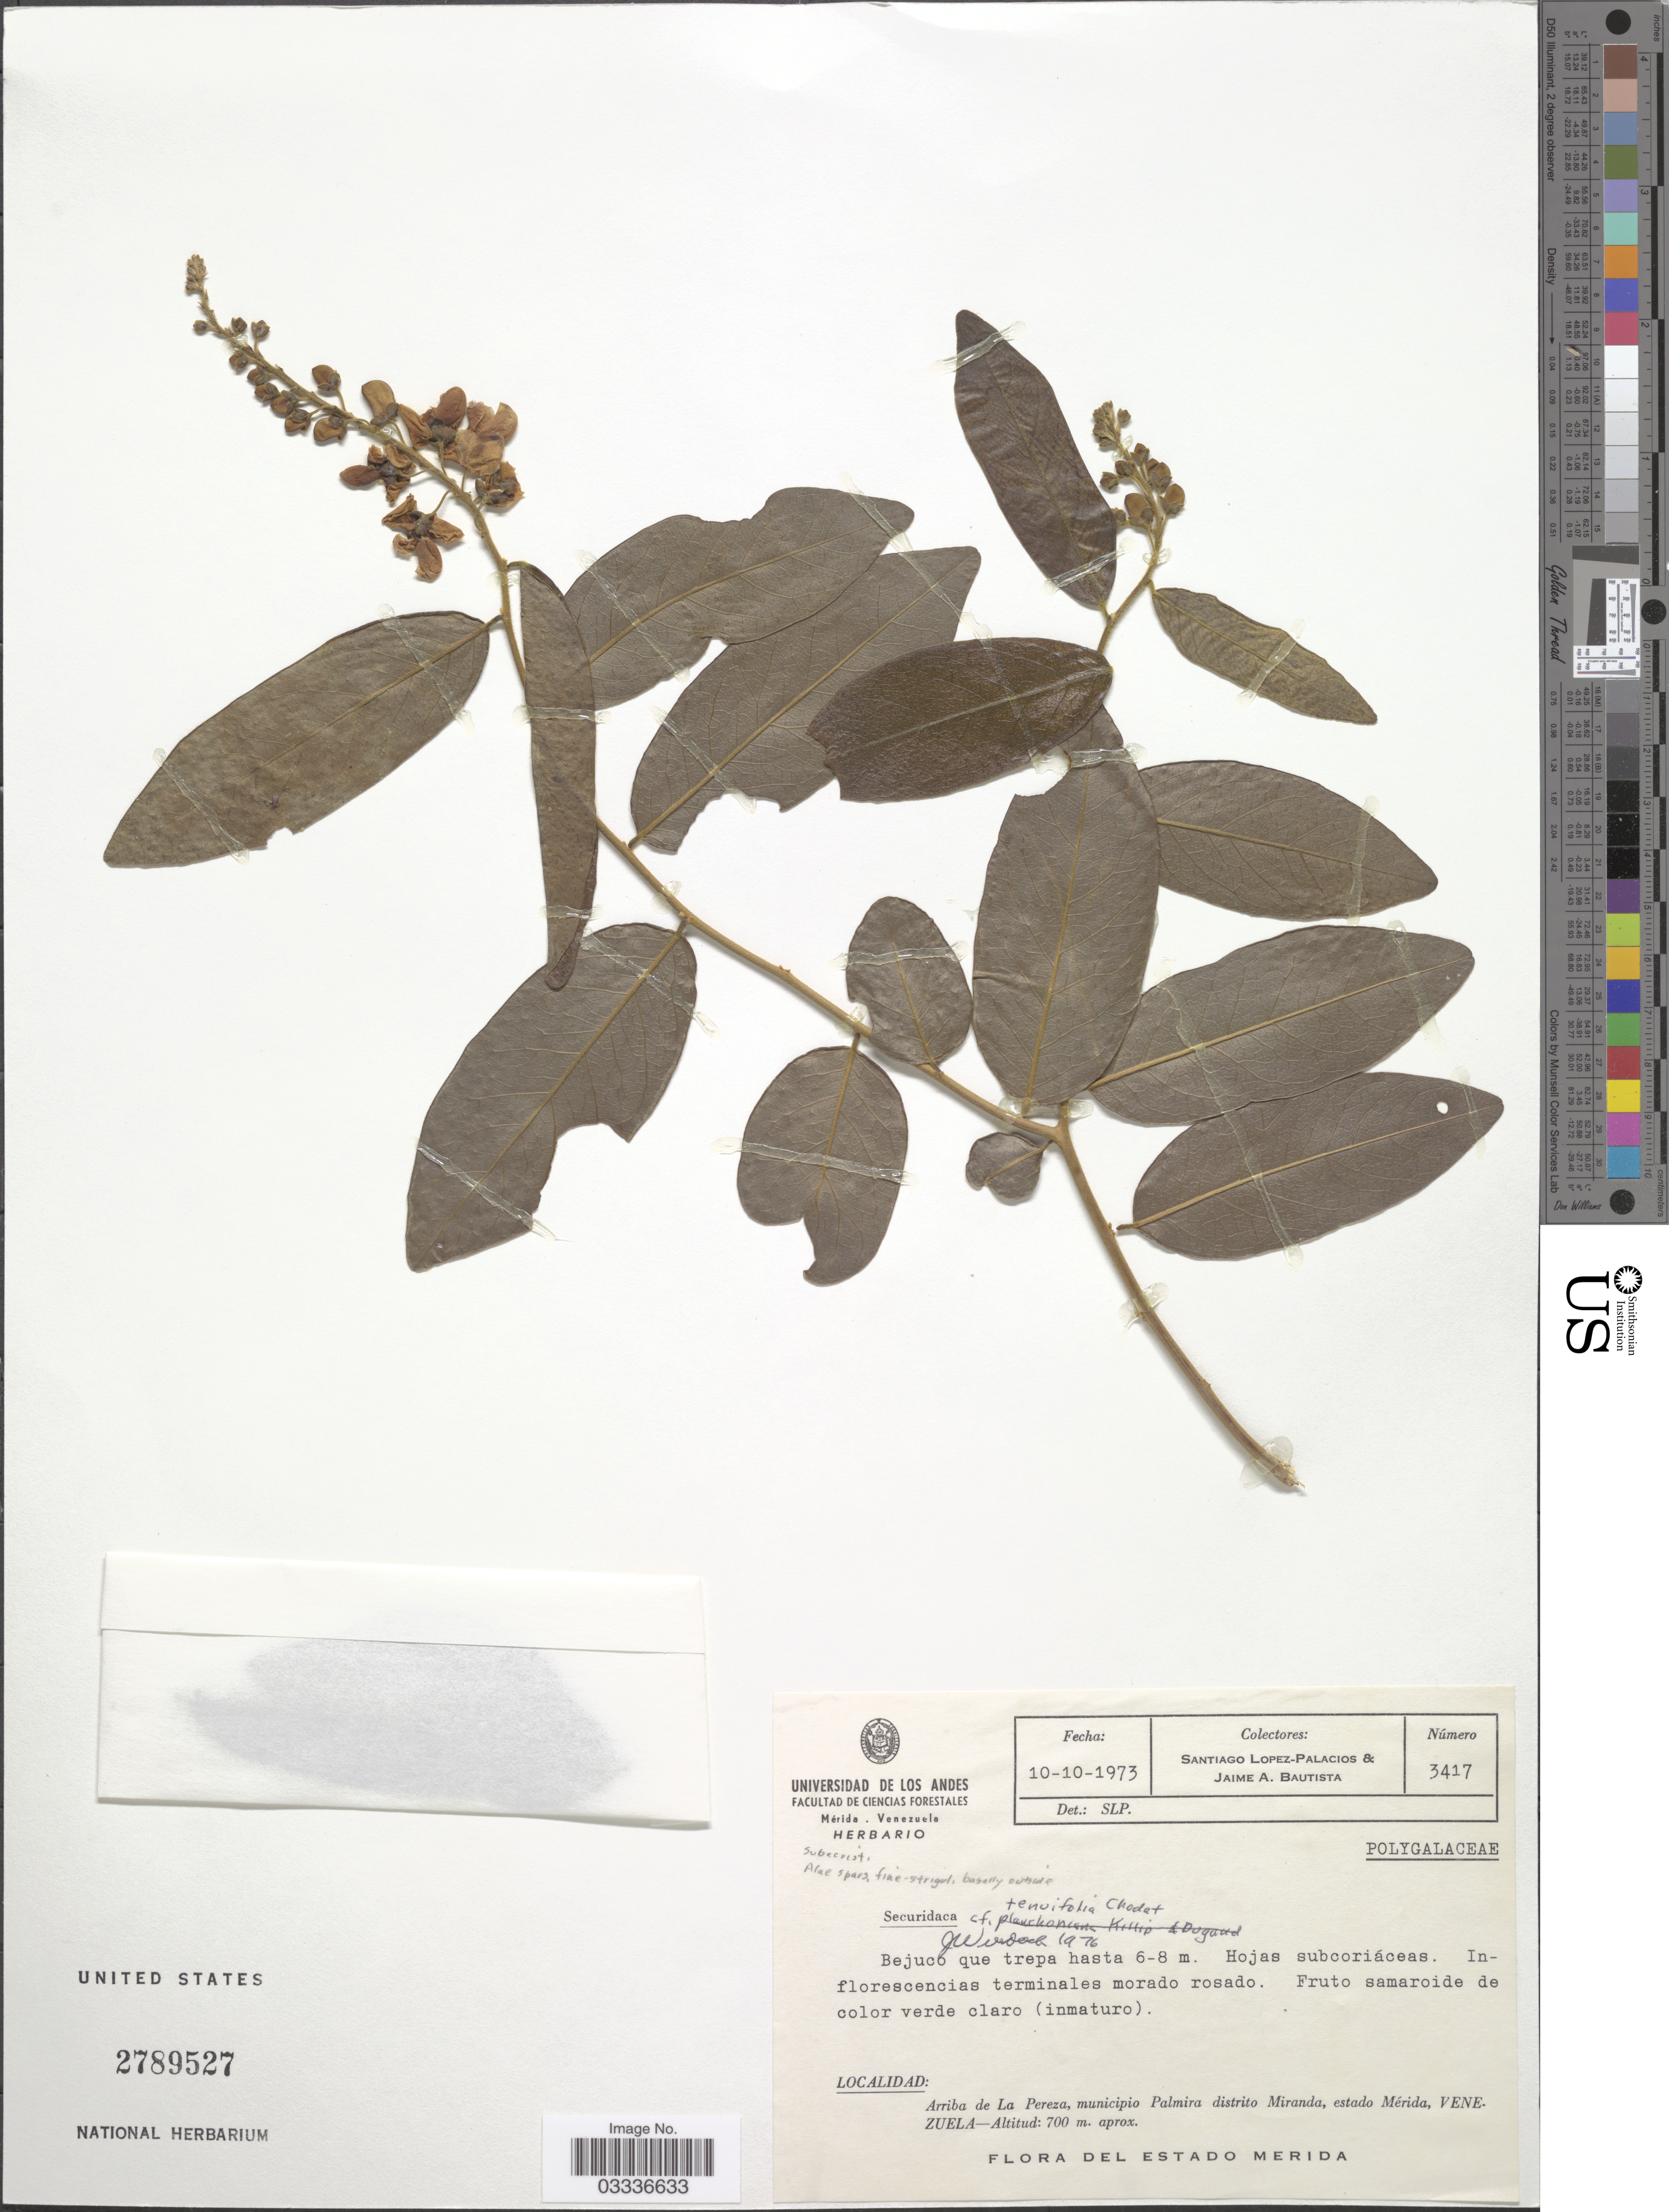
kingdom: Plantae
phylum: Tracheophyta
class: Magnoliopsida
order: Fabales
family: Polygalaceae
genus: Securidaca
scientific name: Securidaca tenuifolia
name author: Chodat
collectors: S. López-Palacios & J. A. Bautista B.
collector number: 3417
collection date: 1973-10-10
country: Venezuela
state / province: Mérida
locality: Arriba de La Pereza, municipio Palmira distrito Miranda.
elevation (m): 700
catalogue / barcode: US 2789527